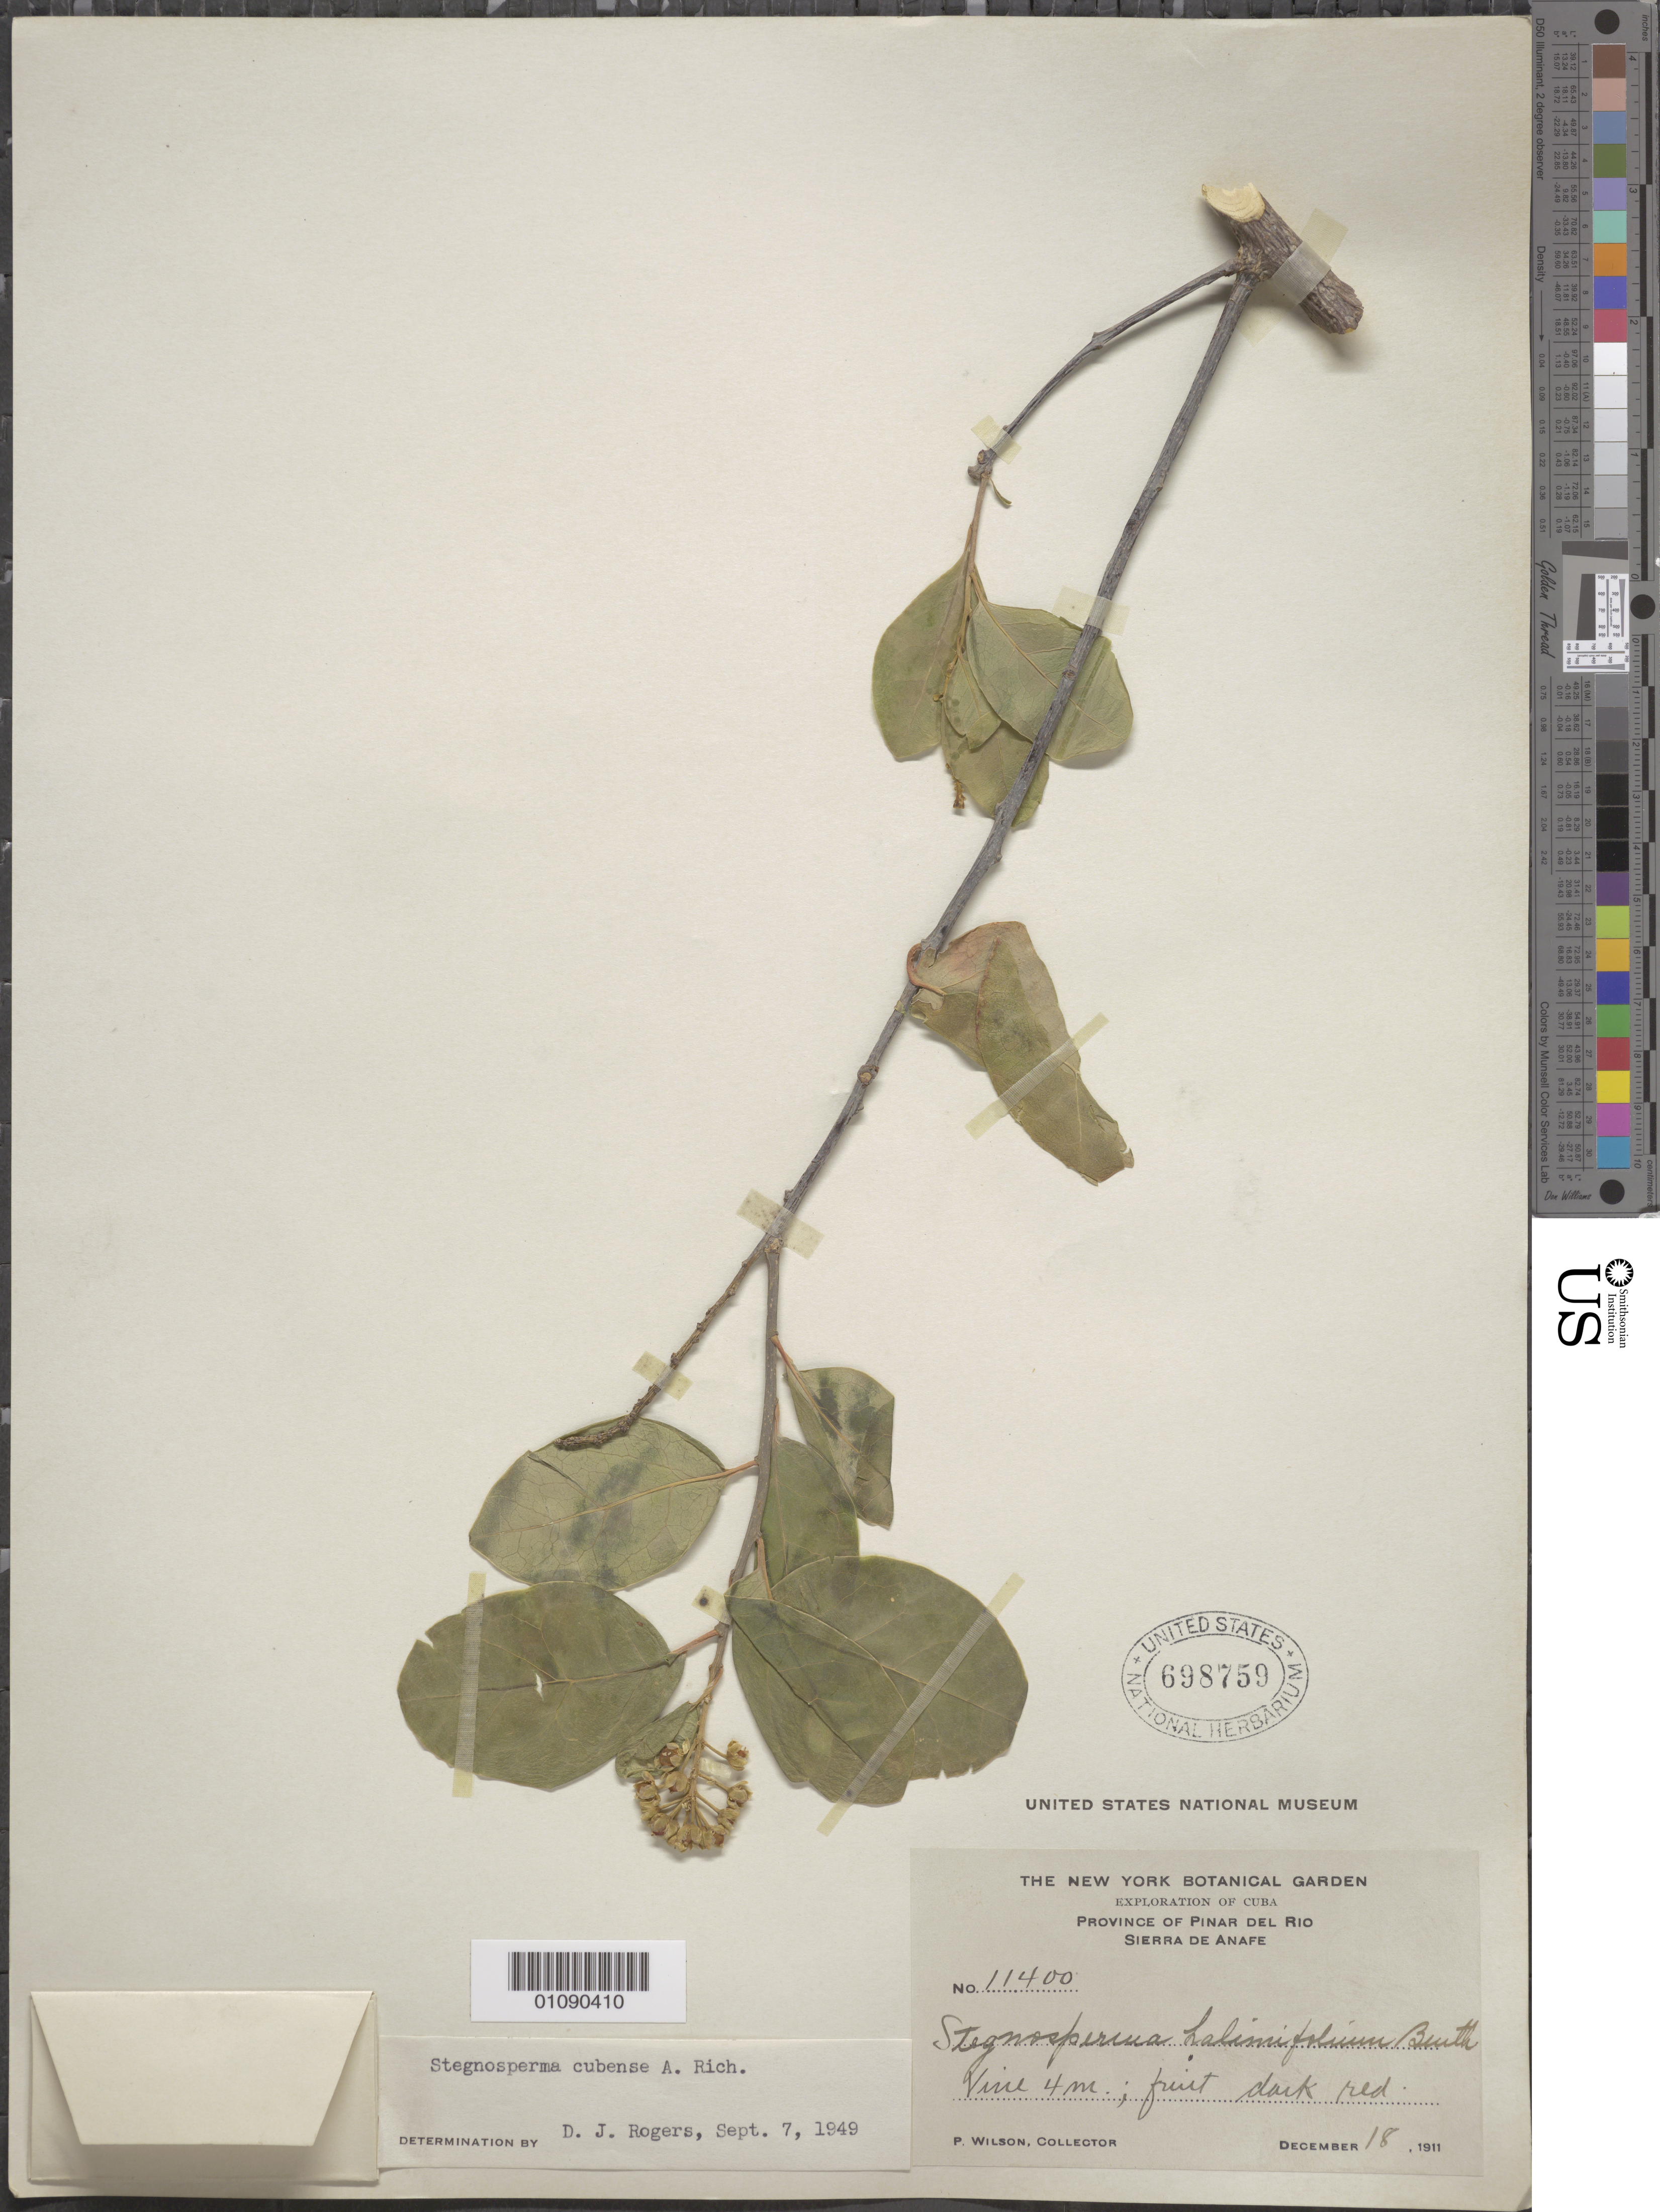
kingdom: Plantae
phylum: Tracheophyta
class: Magnoliopsida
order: Caryophyllales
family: Stegnospermataceae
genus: Stegnosperma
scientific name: Stegnosperma cubense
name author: A. Rich.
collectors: P. Wilson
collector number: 11400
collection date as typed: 18 Dec 1911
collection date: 1911-12-18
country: Cuba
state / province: Pinar del Rio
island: Cuba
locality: Province of Pinar del Rio, Siera de Anafe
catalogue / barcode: US 698759